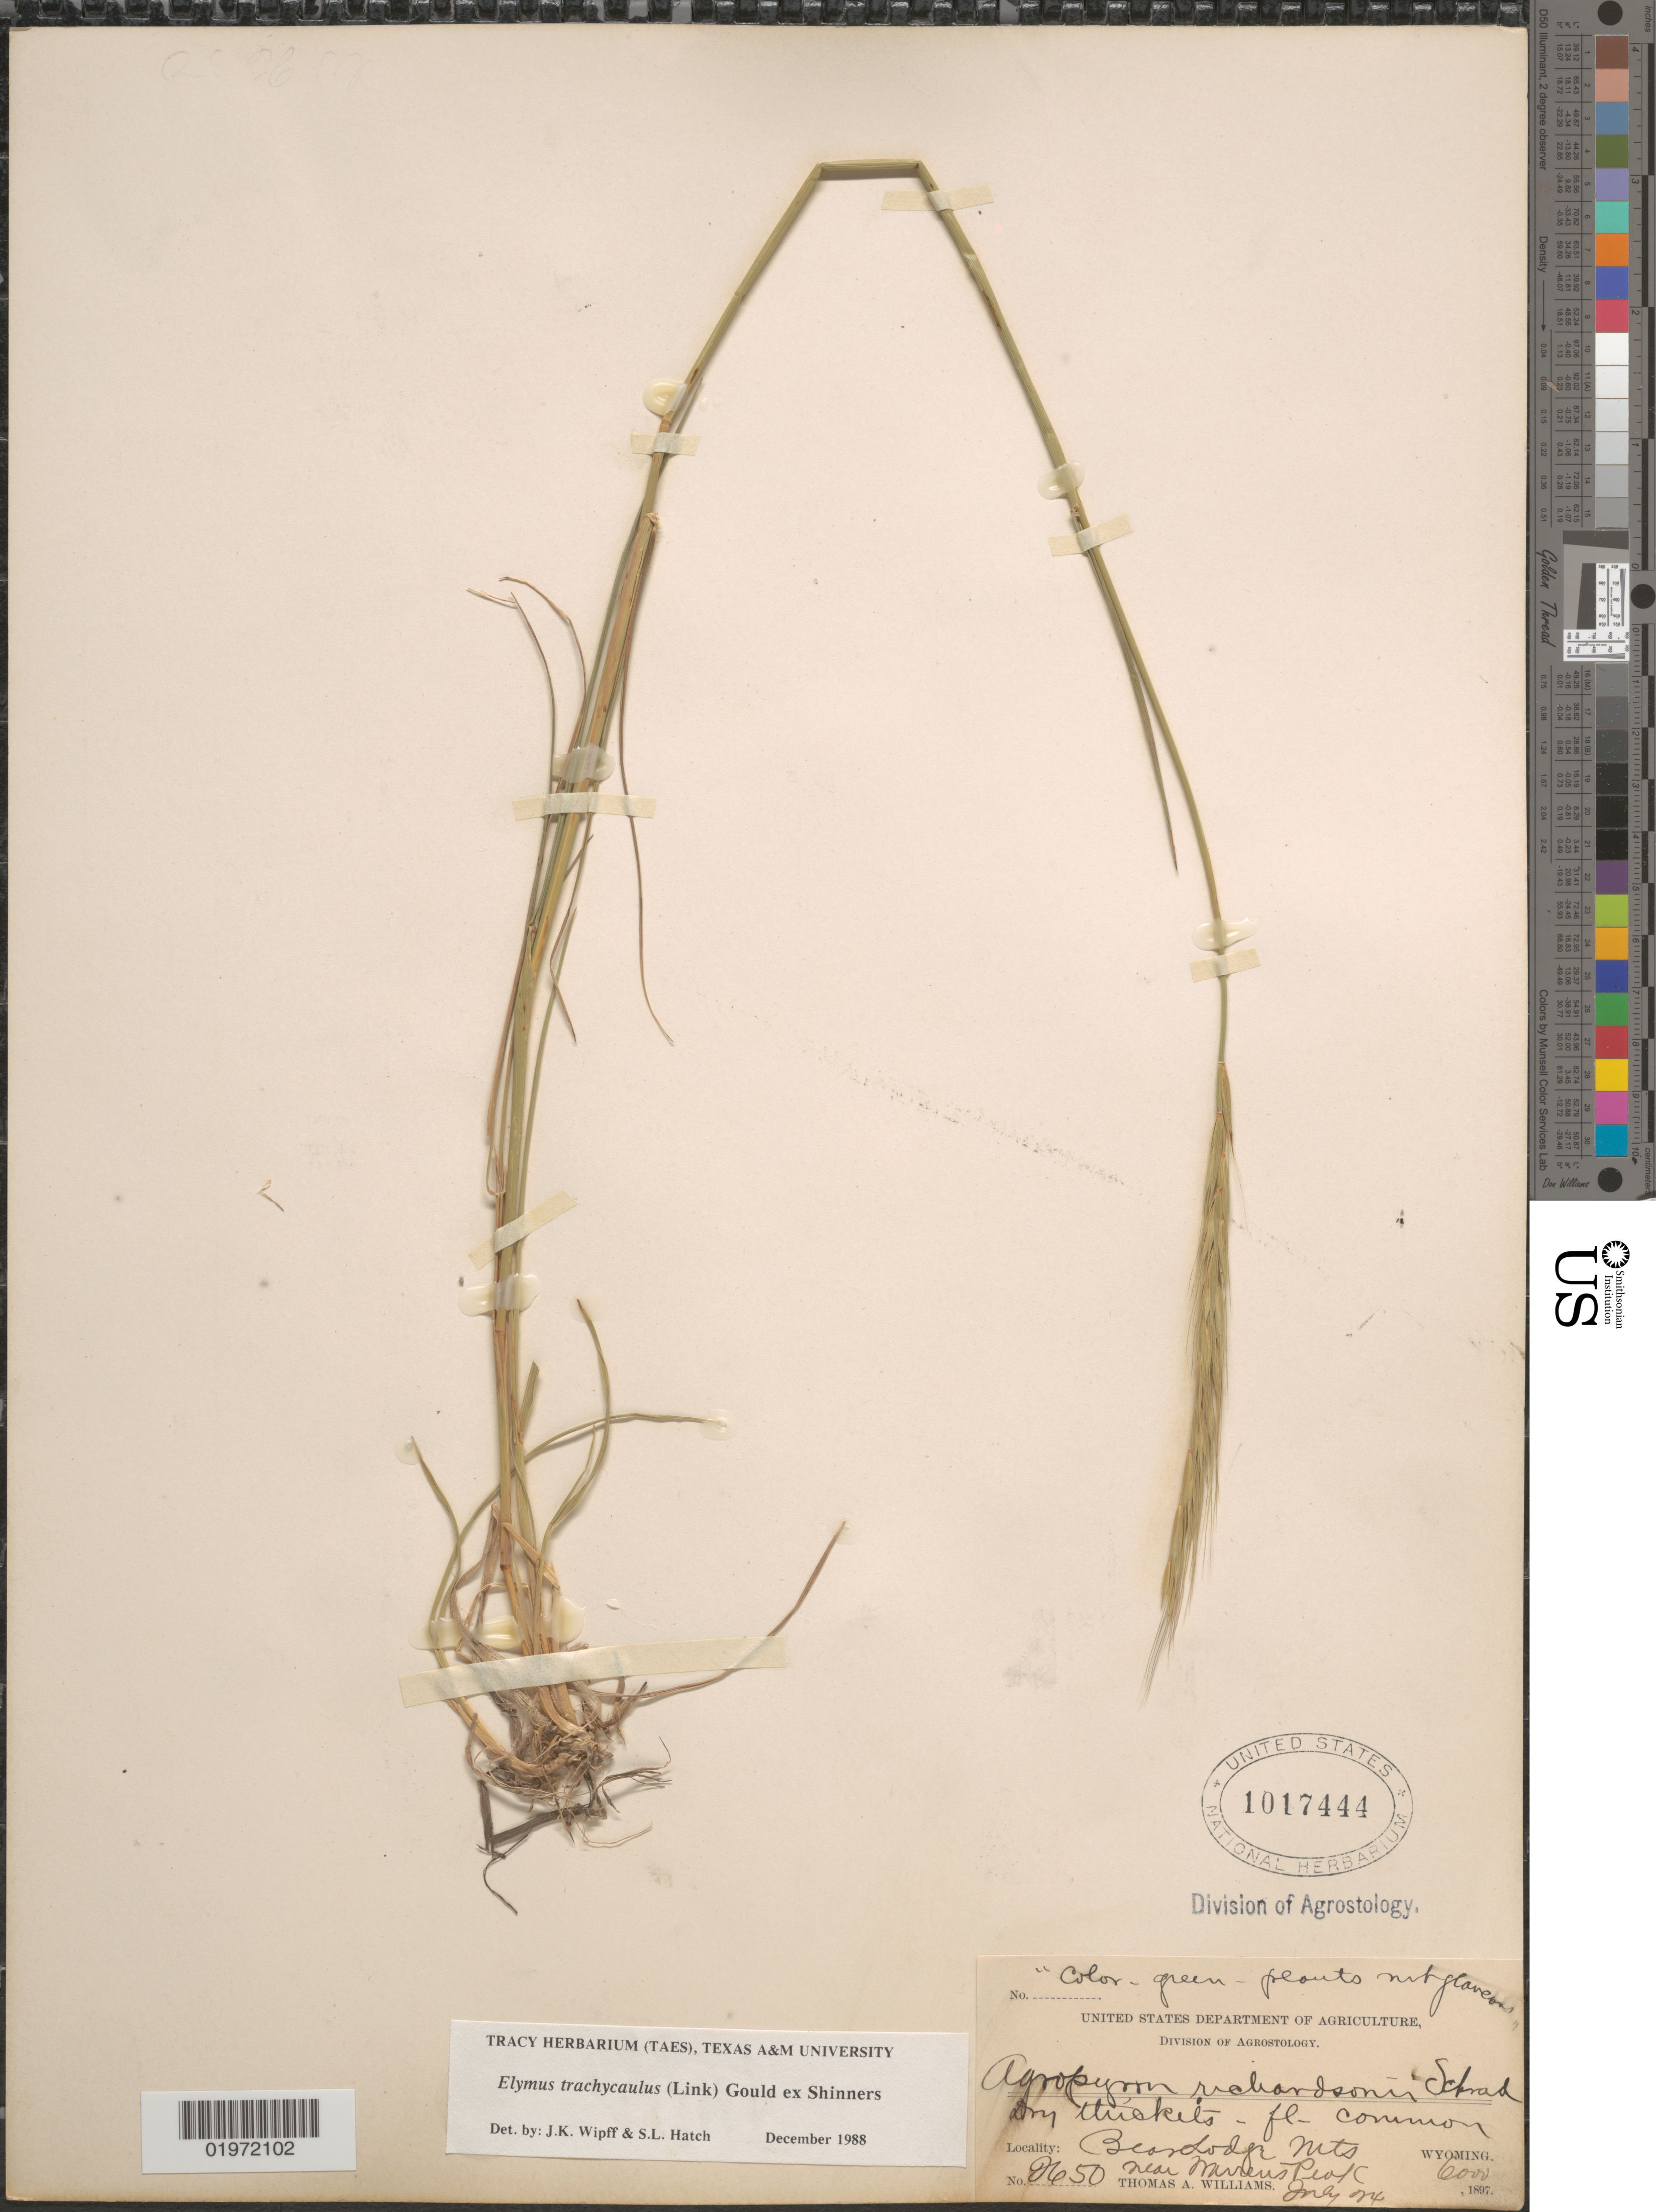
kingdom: Plantae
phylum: Tracheophyta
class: Liliopsida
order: Poales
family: Poaceae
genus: Elymus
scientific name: Elymus trachycaulus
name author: (Link) Gould ex Shinners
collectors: T. A. Williams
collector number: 2650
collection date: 1897-07-24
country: United States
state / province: Wyoming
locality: Bear Lodge Mts near Warrens Peak.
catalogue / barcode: US 1017444